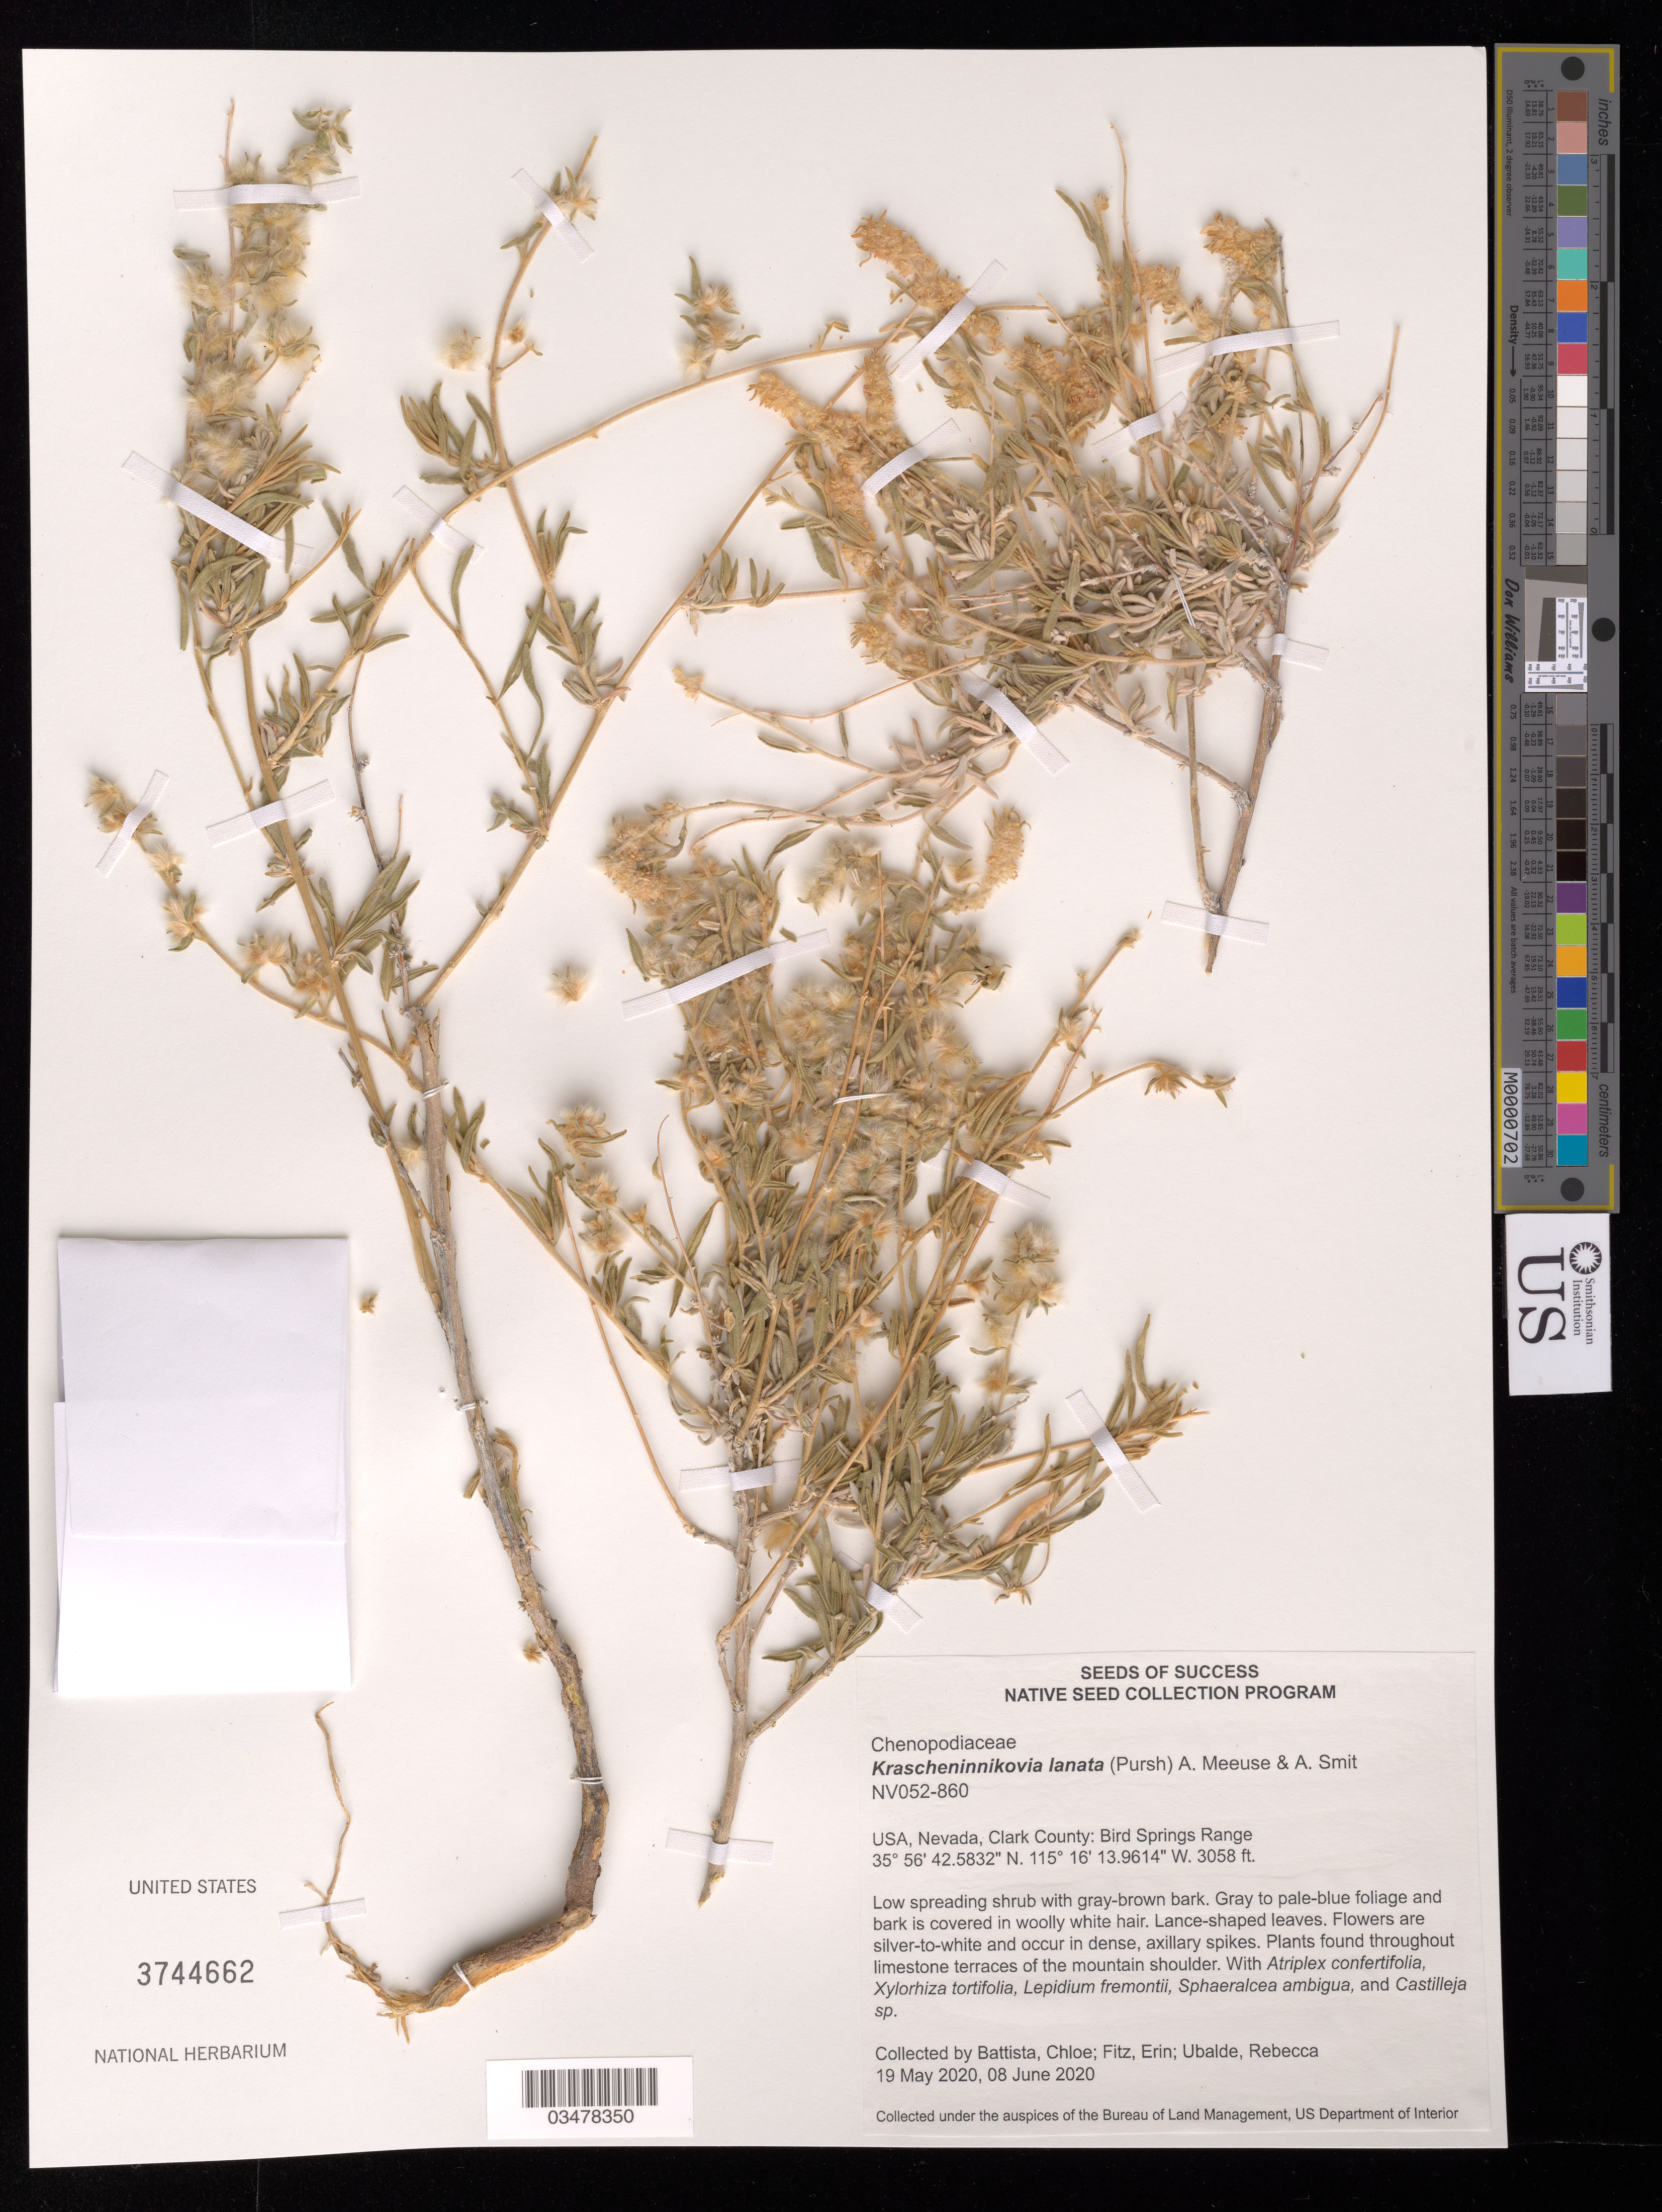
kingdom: Plantae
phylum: Tracheophyta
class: Magnoliopsida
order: Caryophyllales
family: Amaranthaceae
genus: Krascheninnikovia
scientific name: Krascheninnikovia ceratoides subsp. lanata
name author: (Pursh) Heklau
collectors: C. Battista, E. Fitz & R. Ubalde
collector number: NV052-860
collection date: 2020-05-19,2020-06-08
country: United States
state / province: Nevada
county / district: Clark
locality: Bird Springs Range.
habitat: Limestone terraces of the mountain shoulder. With Atriplex confertifolia, Xylorhiza tortifolia, Castilleja sp., etc.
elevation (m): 932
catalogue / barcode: US 3744662